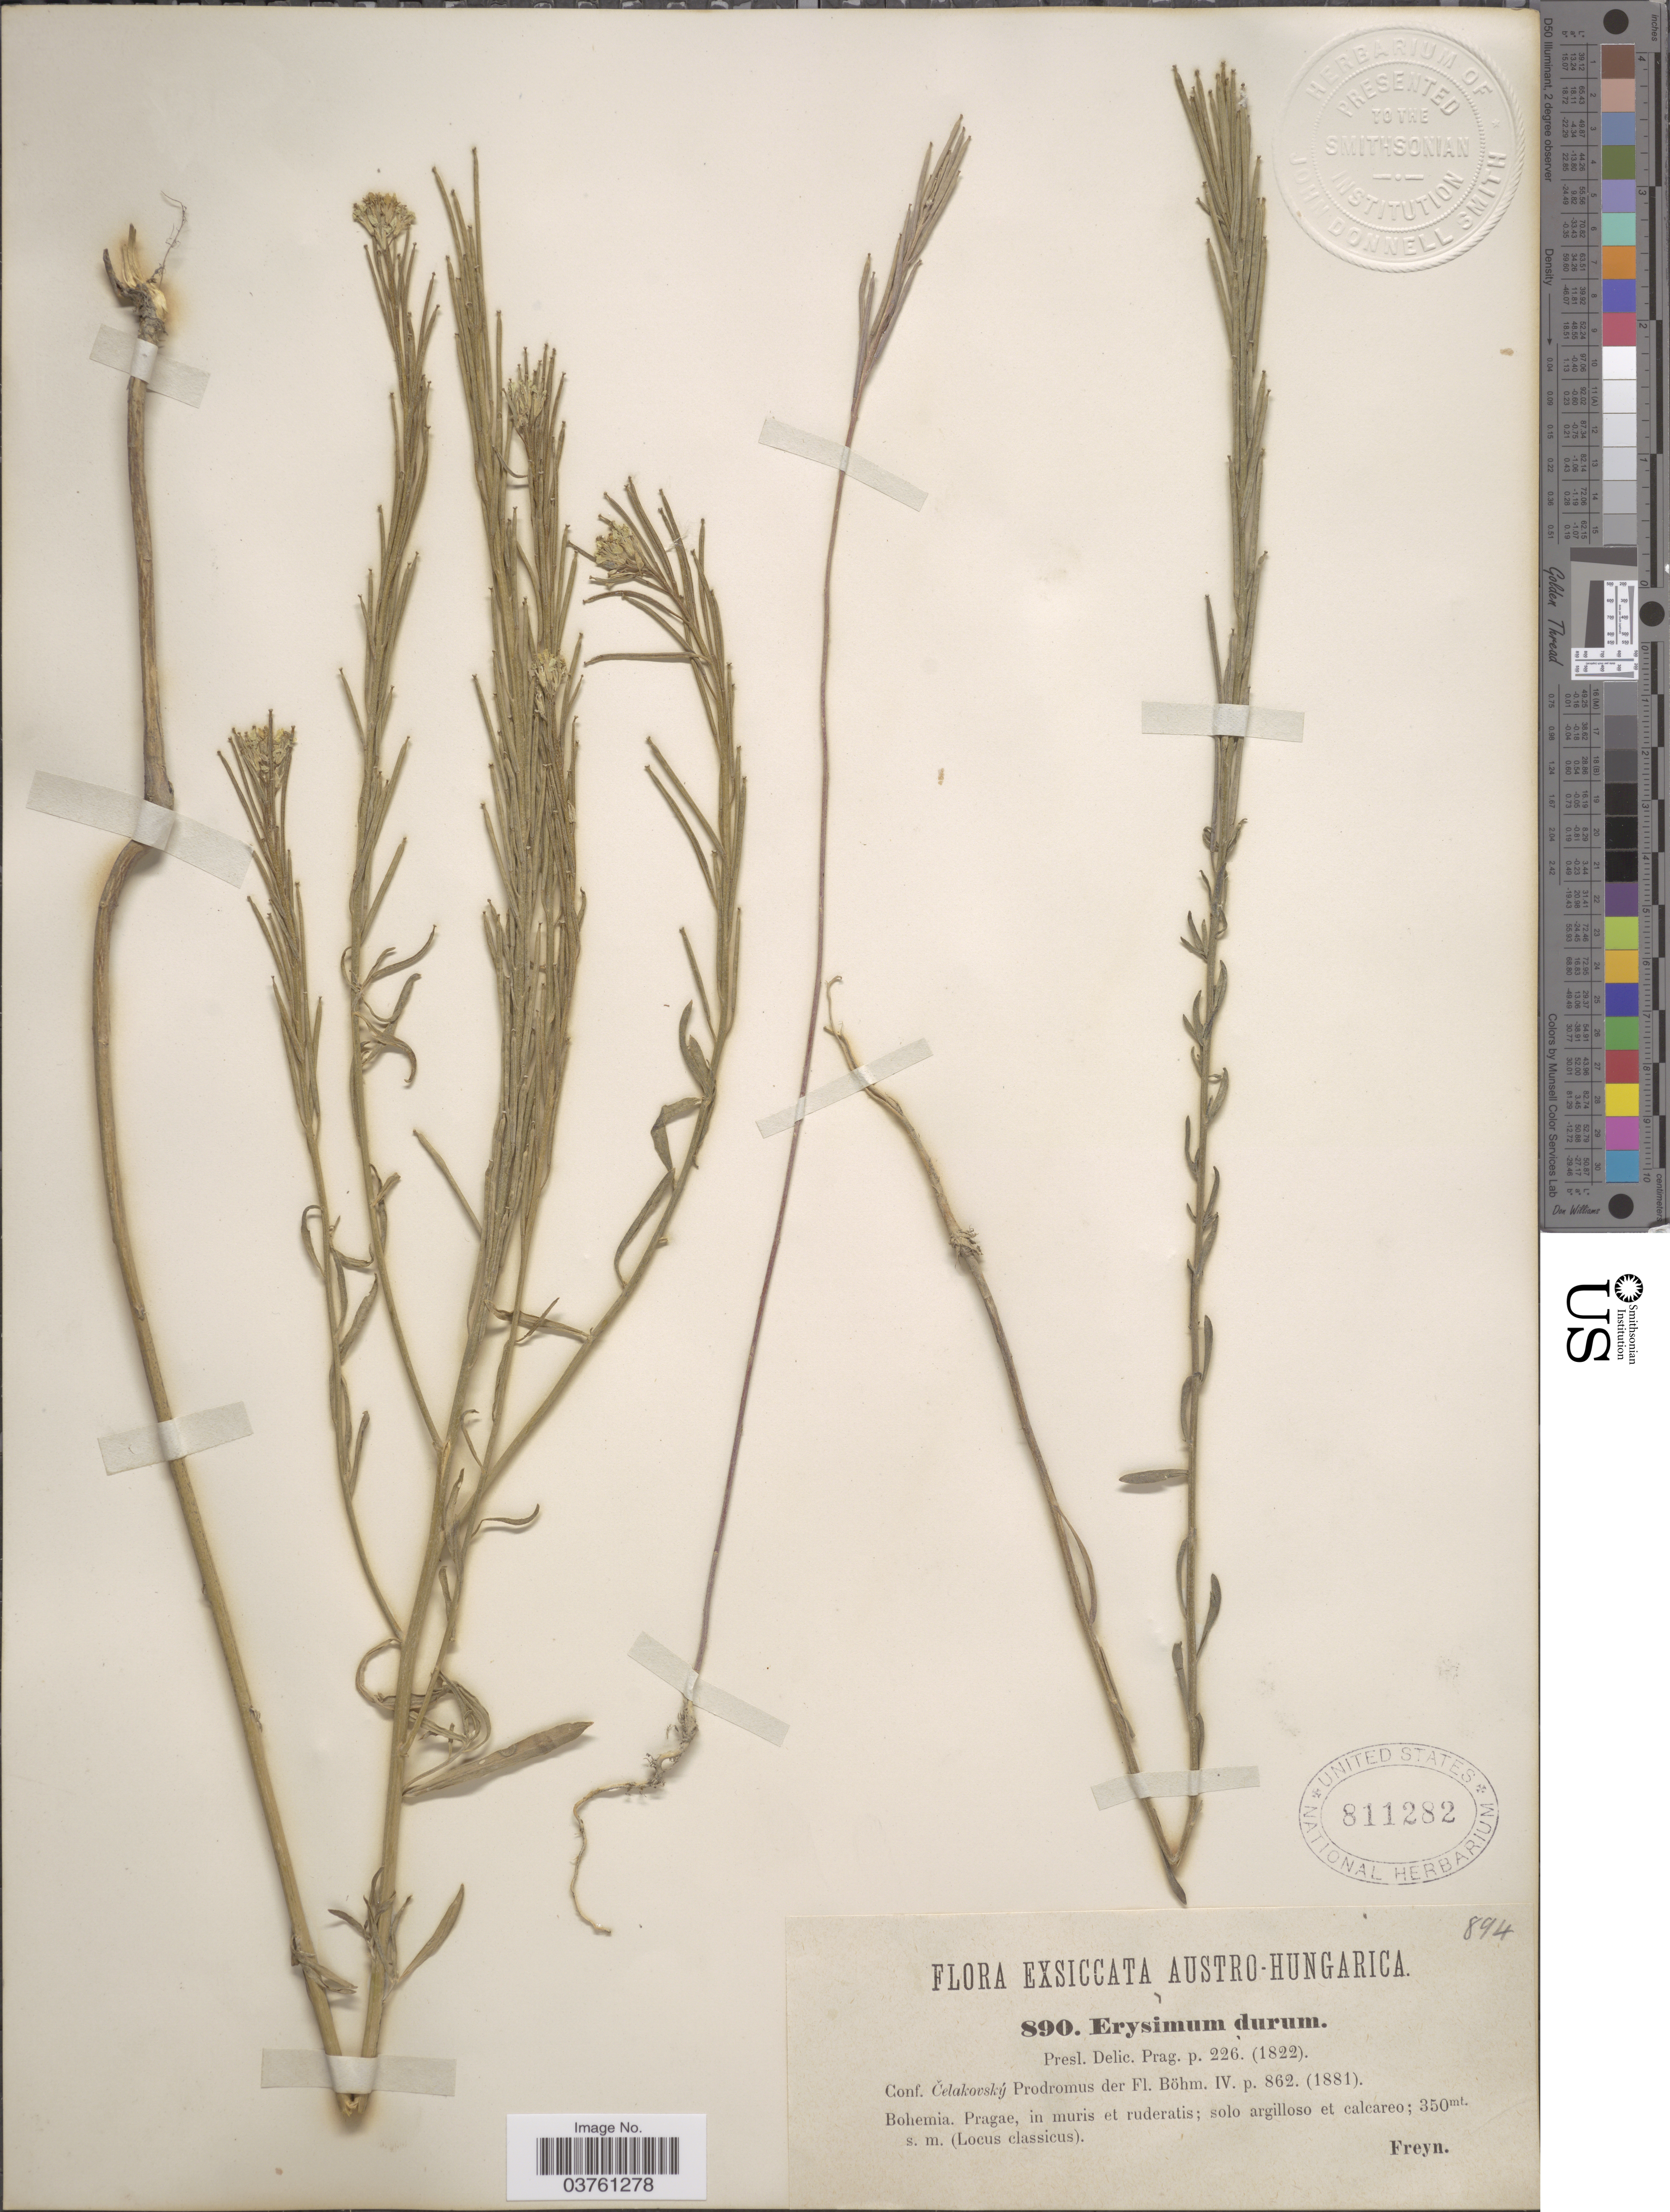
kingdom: Plantae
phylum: Tracheophyta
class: Magnoliopsida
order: Brassicales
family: Brassicaceae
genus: Erysimum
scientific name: Erysimum durum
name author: J. Presl & C. Presl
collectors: J. Freyn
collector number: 890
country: Czechia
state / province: Prague, Capital District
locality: Austro-Hungarica. Bohemia. Pragae, in muris et ruderatis; solo argilloso et calcareo.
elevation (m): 350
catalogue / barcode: US 811282